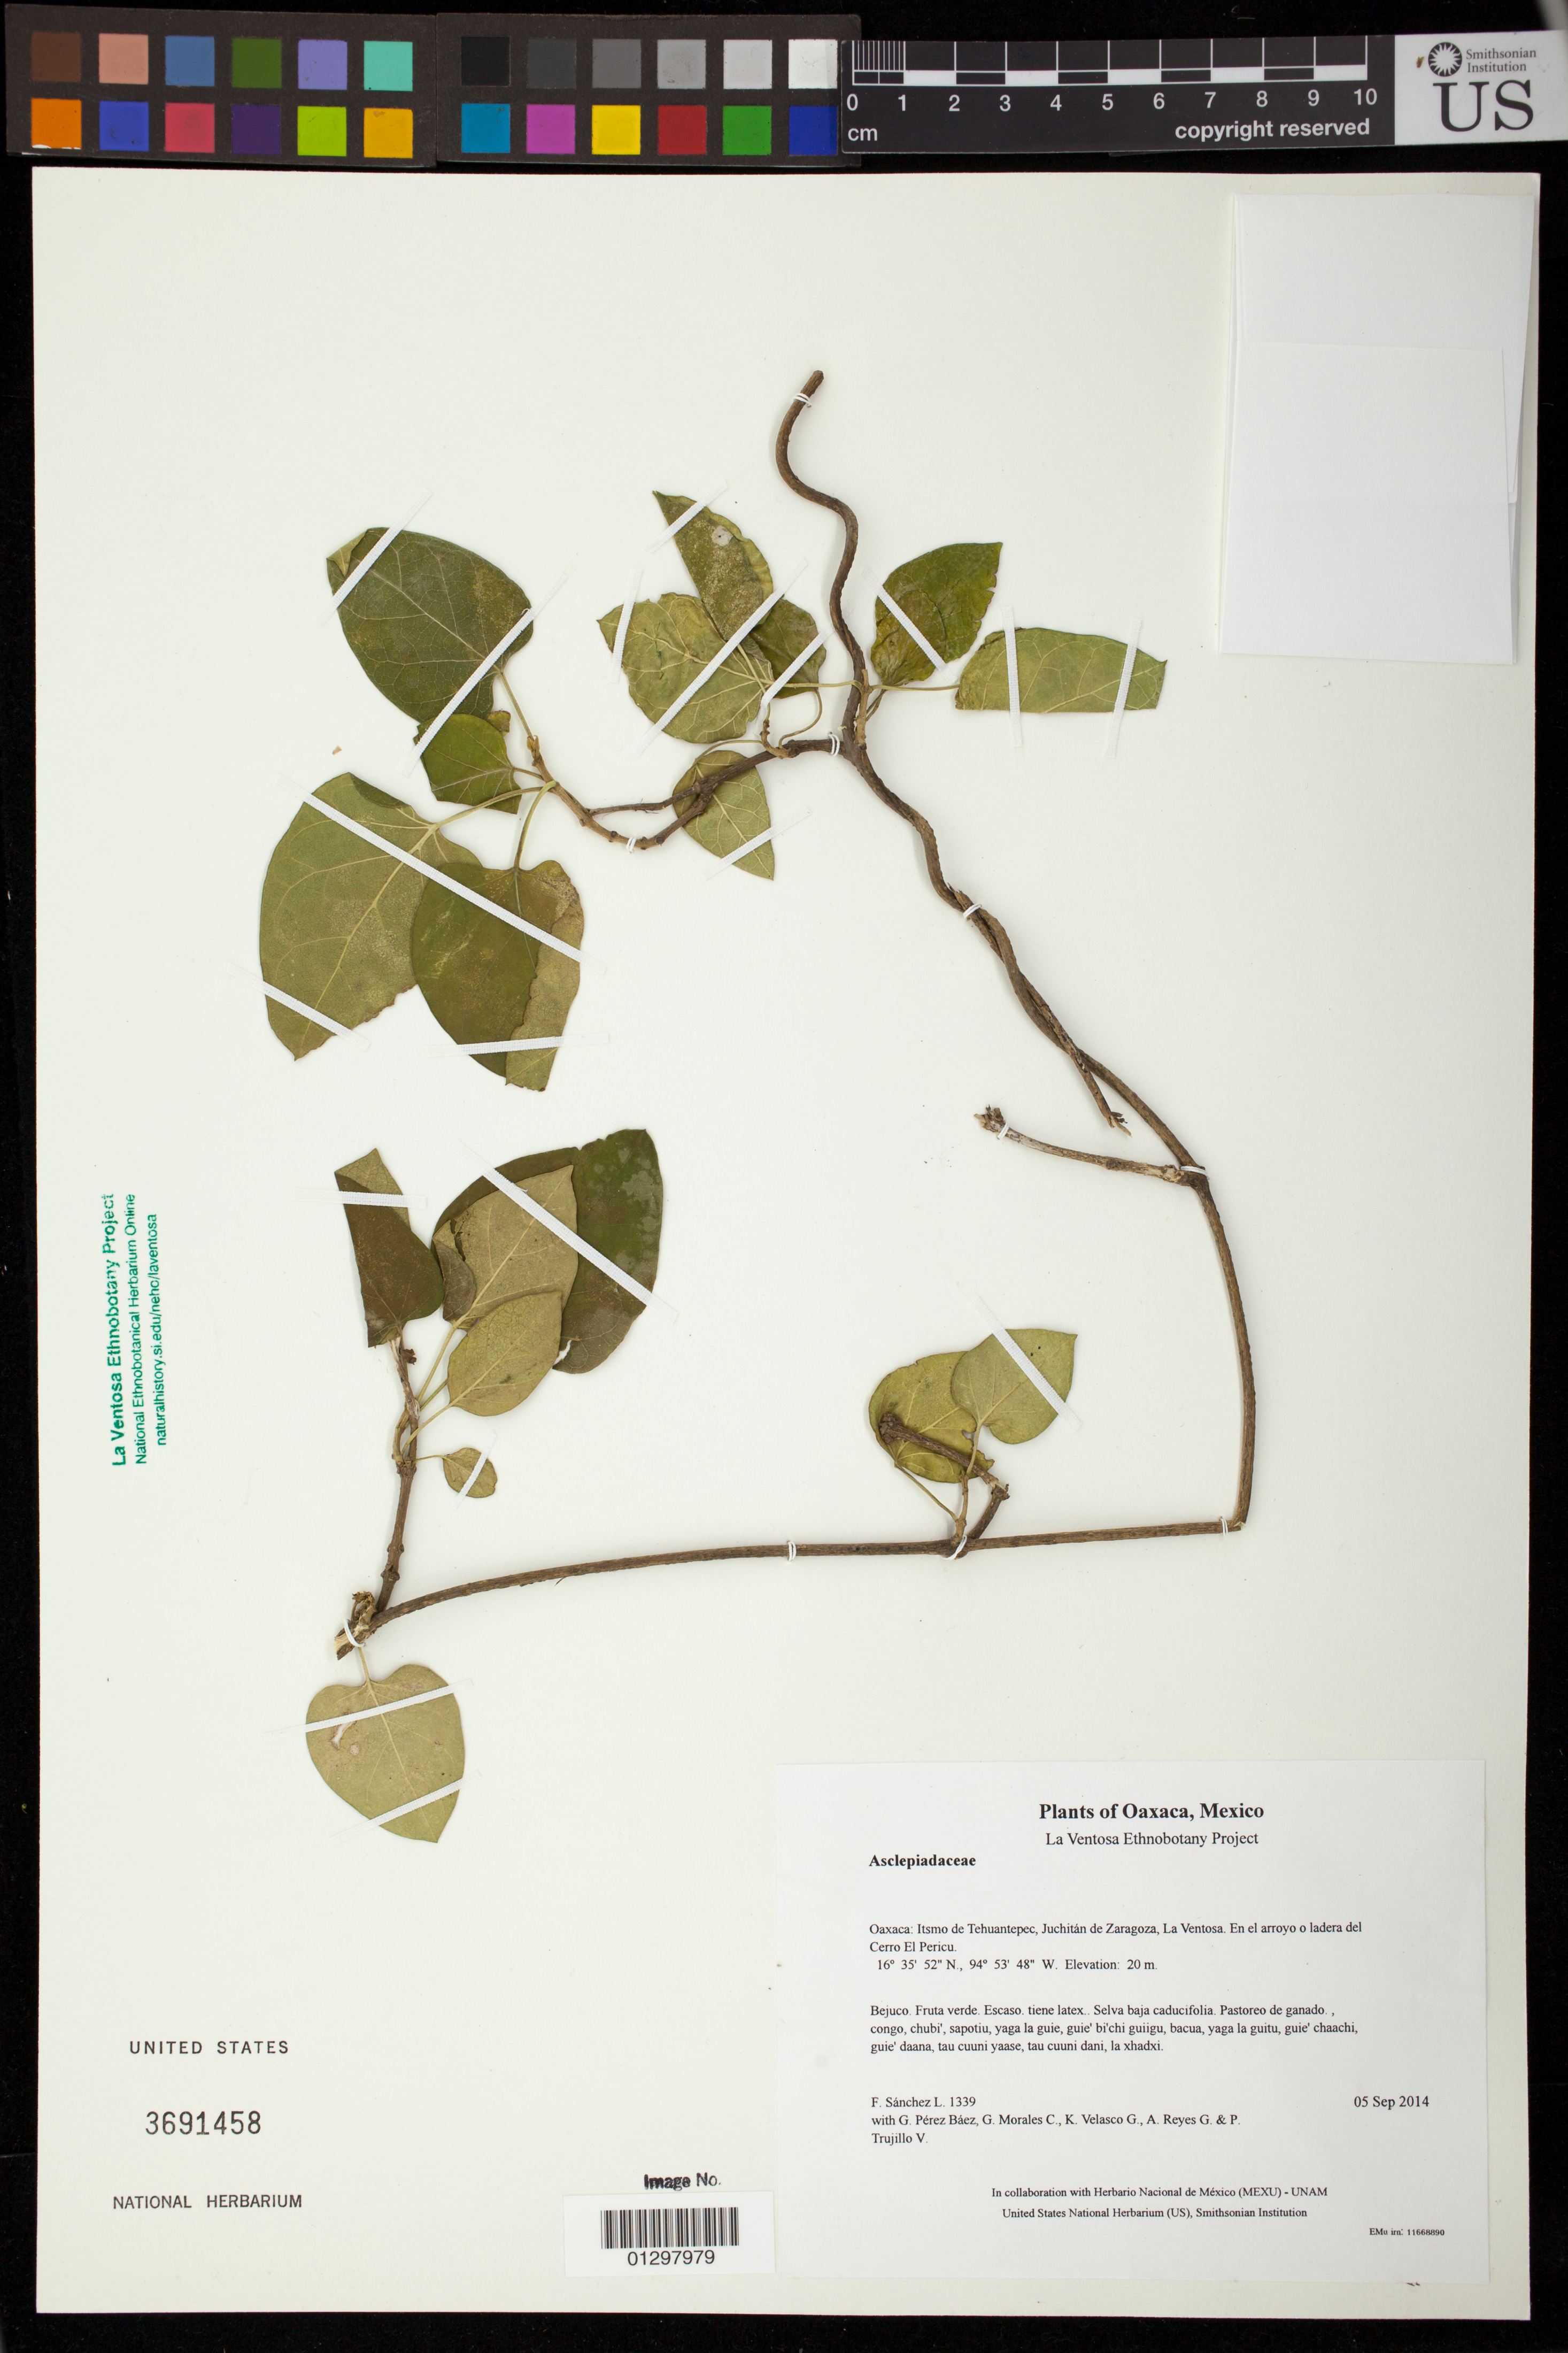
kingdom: Plantae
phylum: Tracheophyta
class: Magnoliopsida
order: Gentianales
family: Apocynaceae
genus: Marsdenia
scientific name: Marsdenia coulteri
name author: Hemsl.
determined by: Juárez-Jaimes, Verónica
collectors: F. Sánchez L., G. Pérez Báez, G. Morales C., K. Velasco G., A. Reyes G. & P. Trujillo V.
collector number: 1339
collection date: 2014-09-05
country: Mexico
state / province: Oaxaca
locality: Itsmo de Tehuantepec, Juchitán de Zaragoza, La Ventosa. En el arroyo o ladera del Cerro El Pericu.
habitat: Selva baja caducifolia. Pastoreo de ganado.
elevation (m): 20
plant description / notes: MEXU, US; Luba'. Cuaananaxhi naga'. Huaxie'.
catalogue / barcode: US 3691458